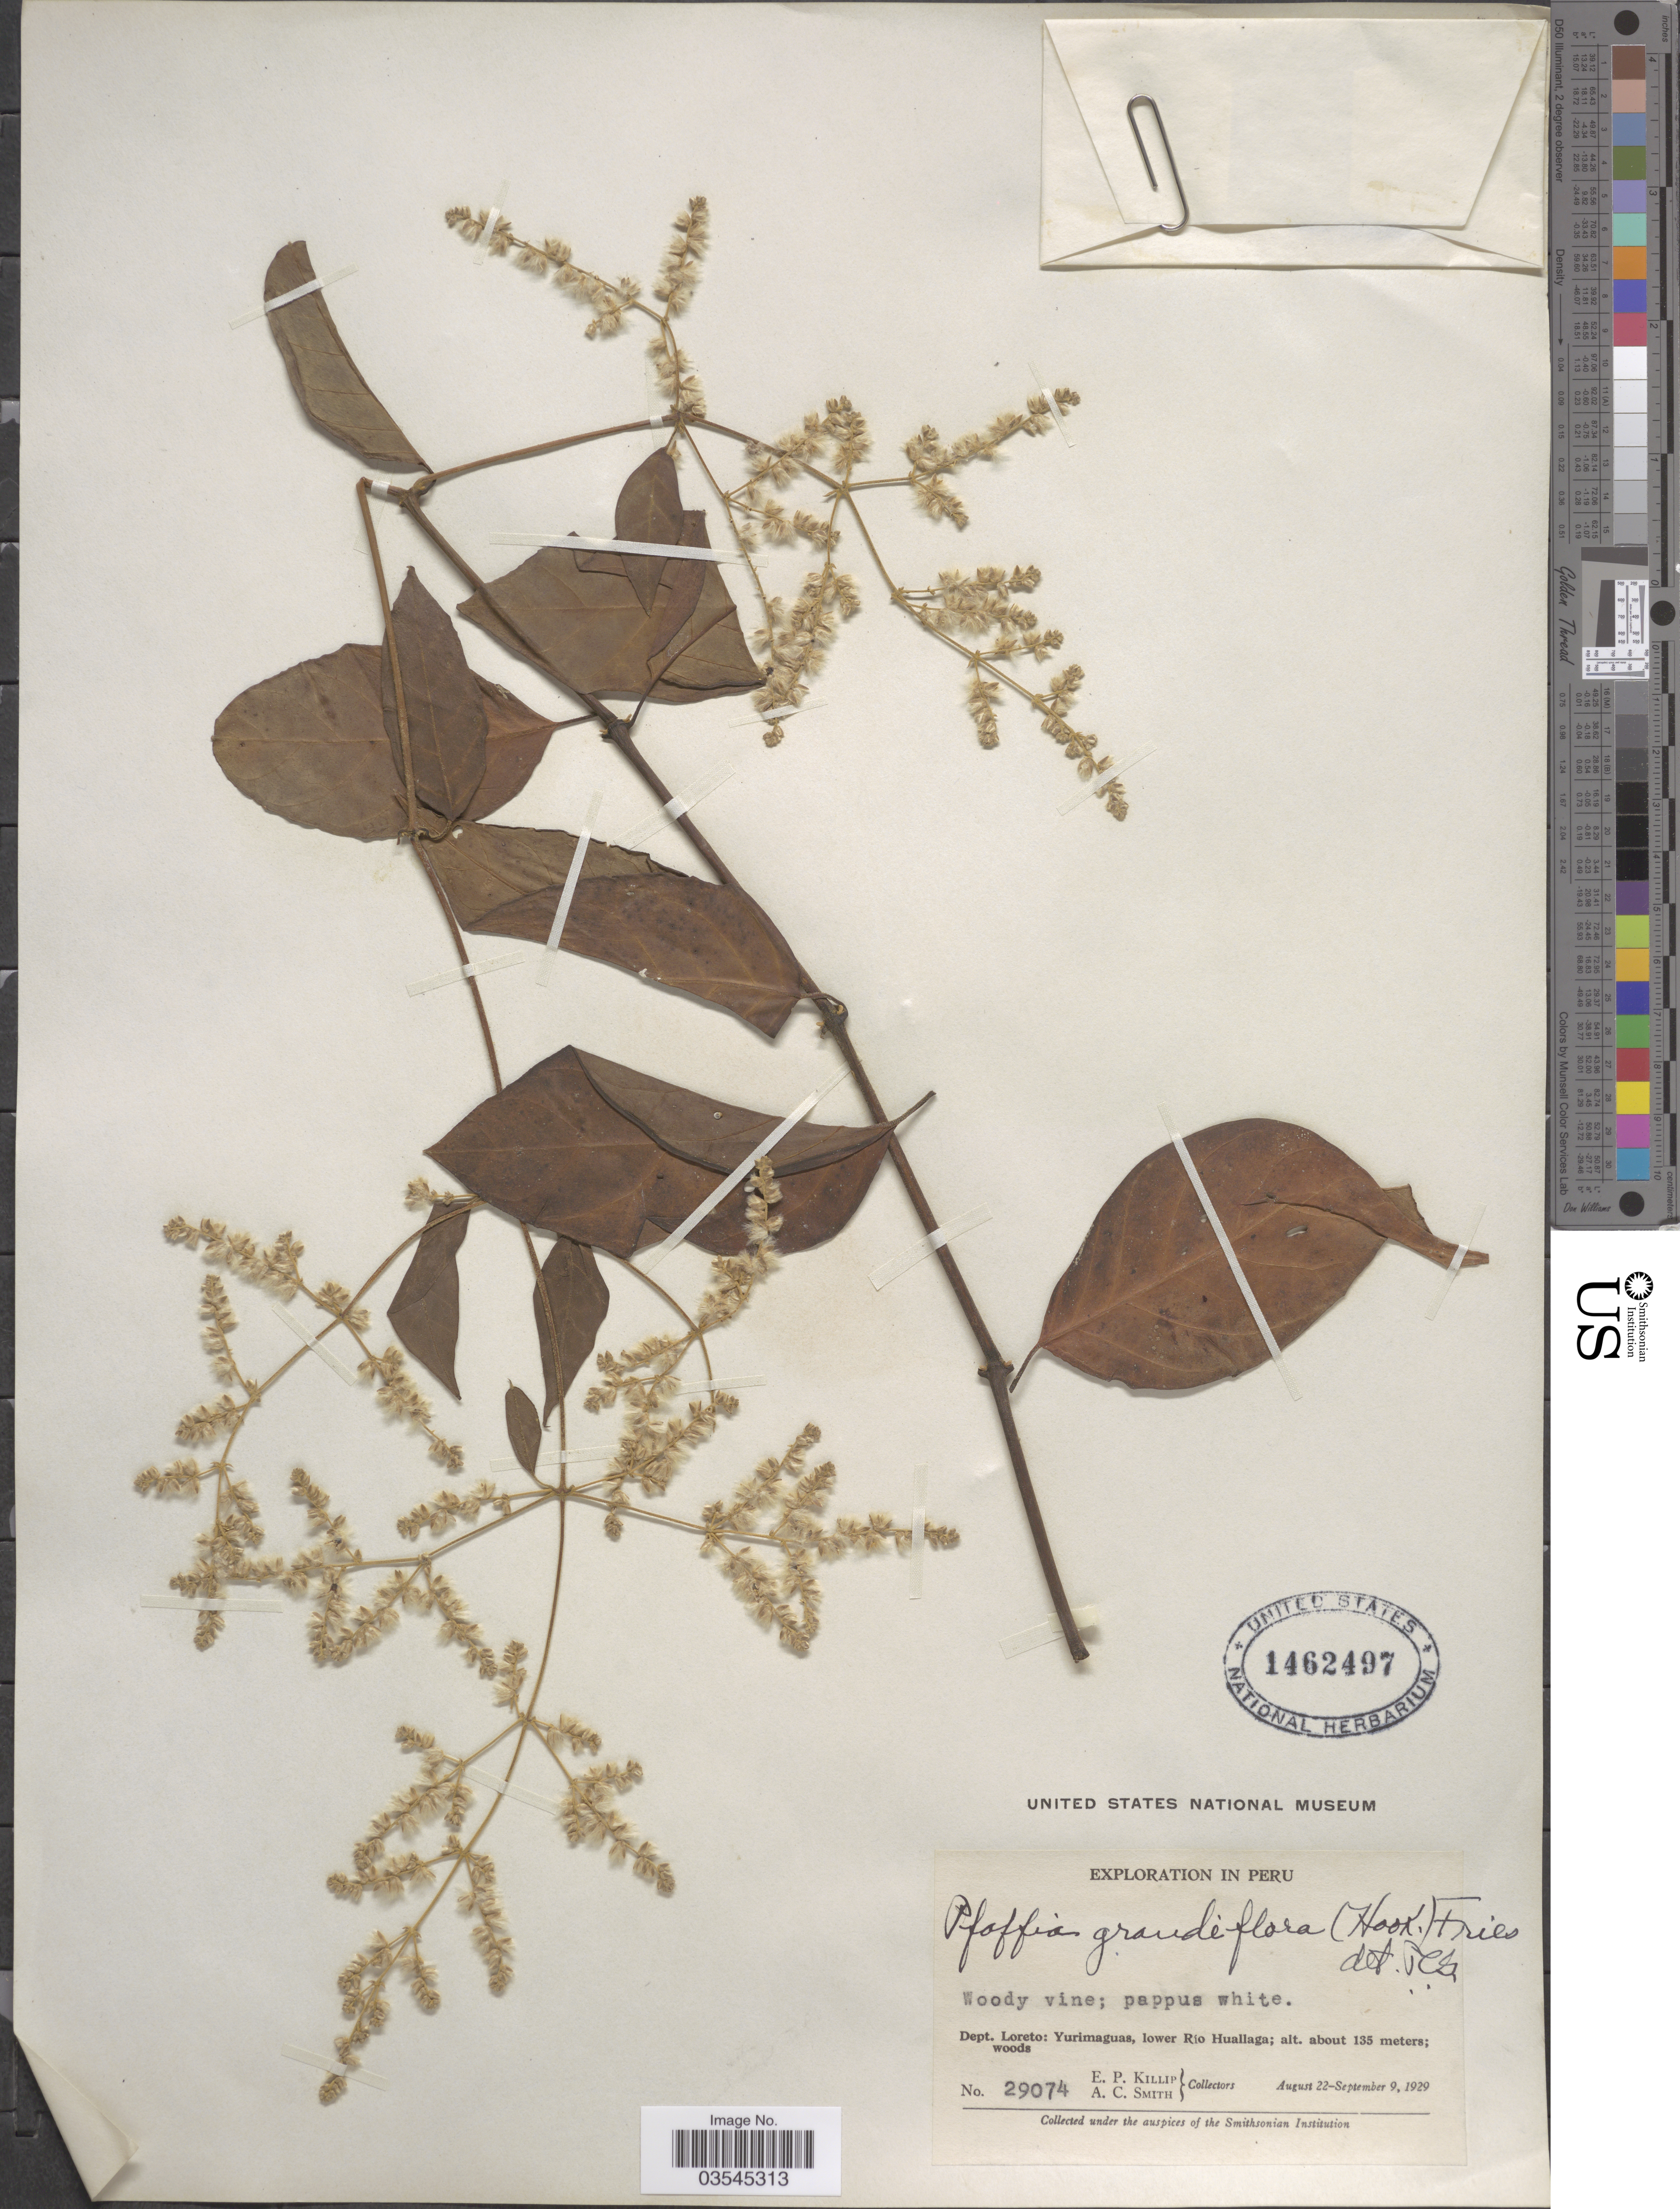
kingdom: Plantae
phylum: Tracheophyta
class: Magnoliopsida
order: Caryophyllales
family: Amaranthaceae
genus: Pfaffia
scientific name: Pfaffia grandiflora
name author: (Hook.) R.E. Fr.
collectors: E. P. Killip & A. C. Smith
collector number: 29074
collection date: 1929-08-22/1929-09-09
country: Peru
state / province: Loreto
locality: Dept. Loreto: Yurimaguas, lower Río Huallaga.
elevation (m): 135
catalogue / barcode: US 1462497